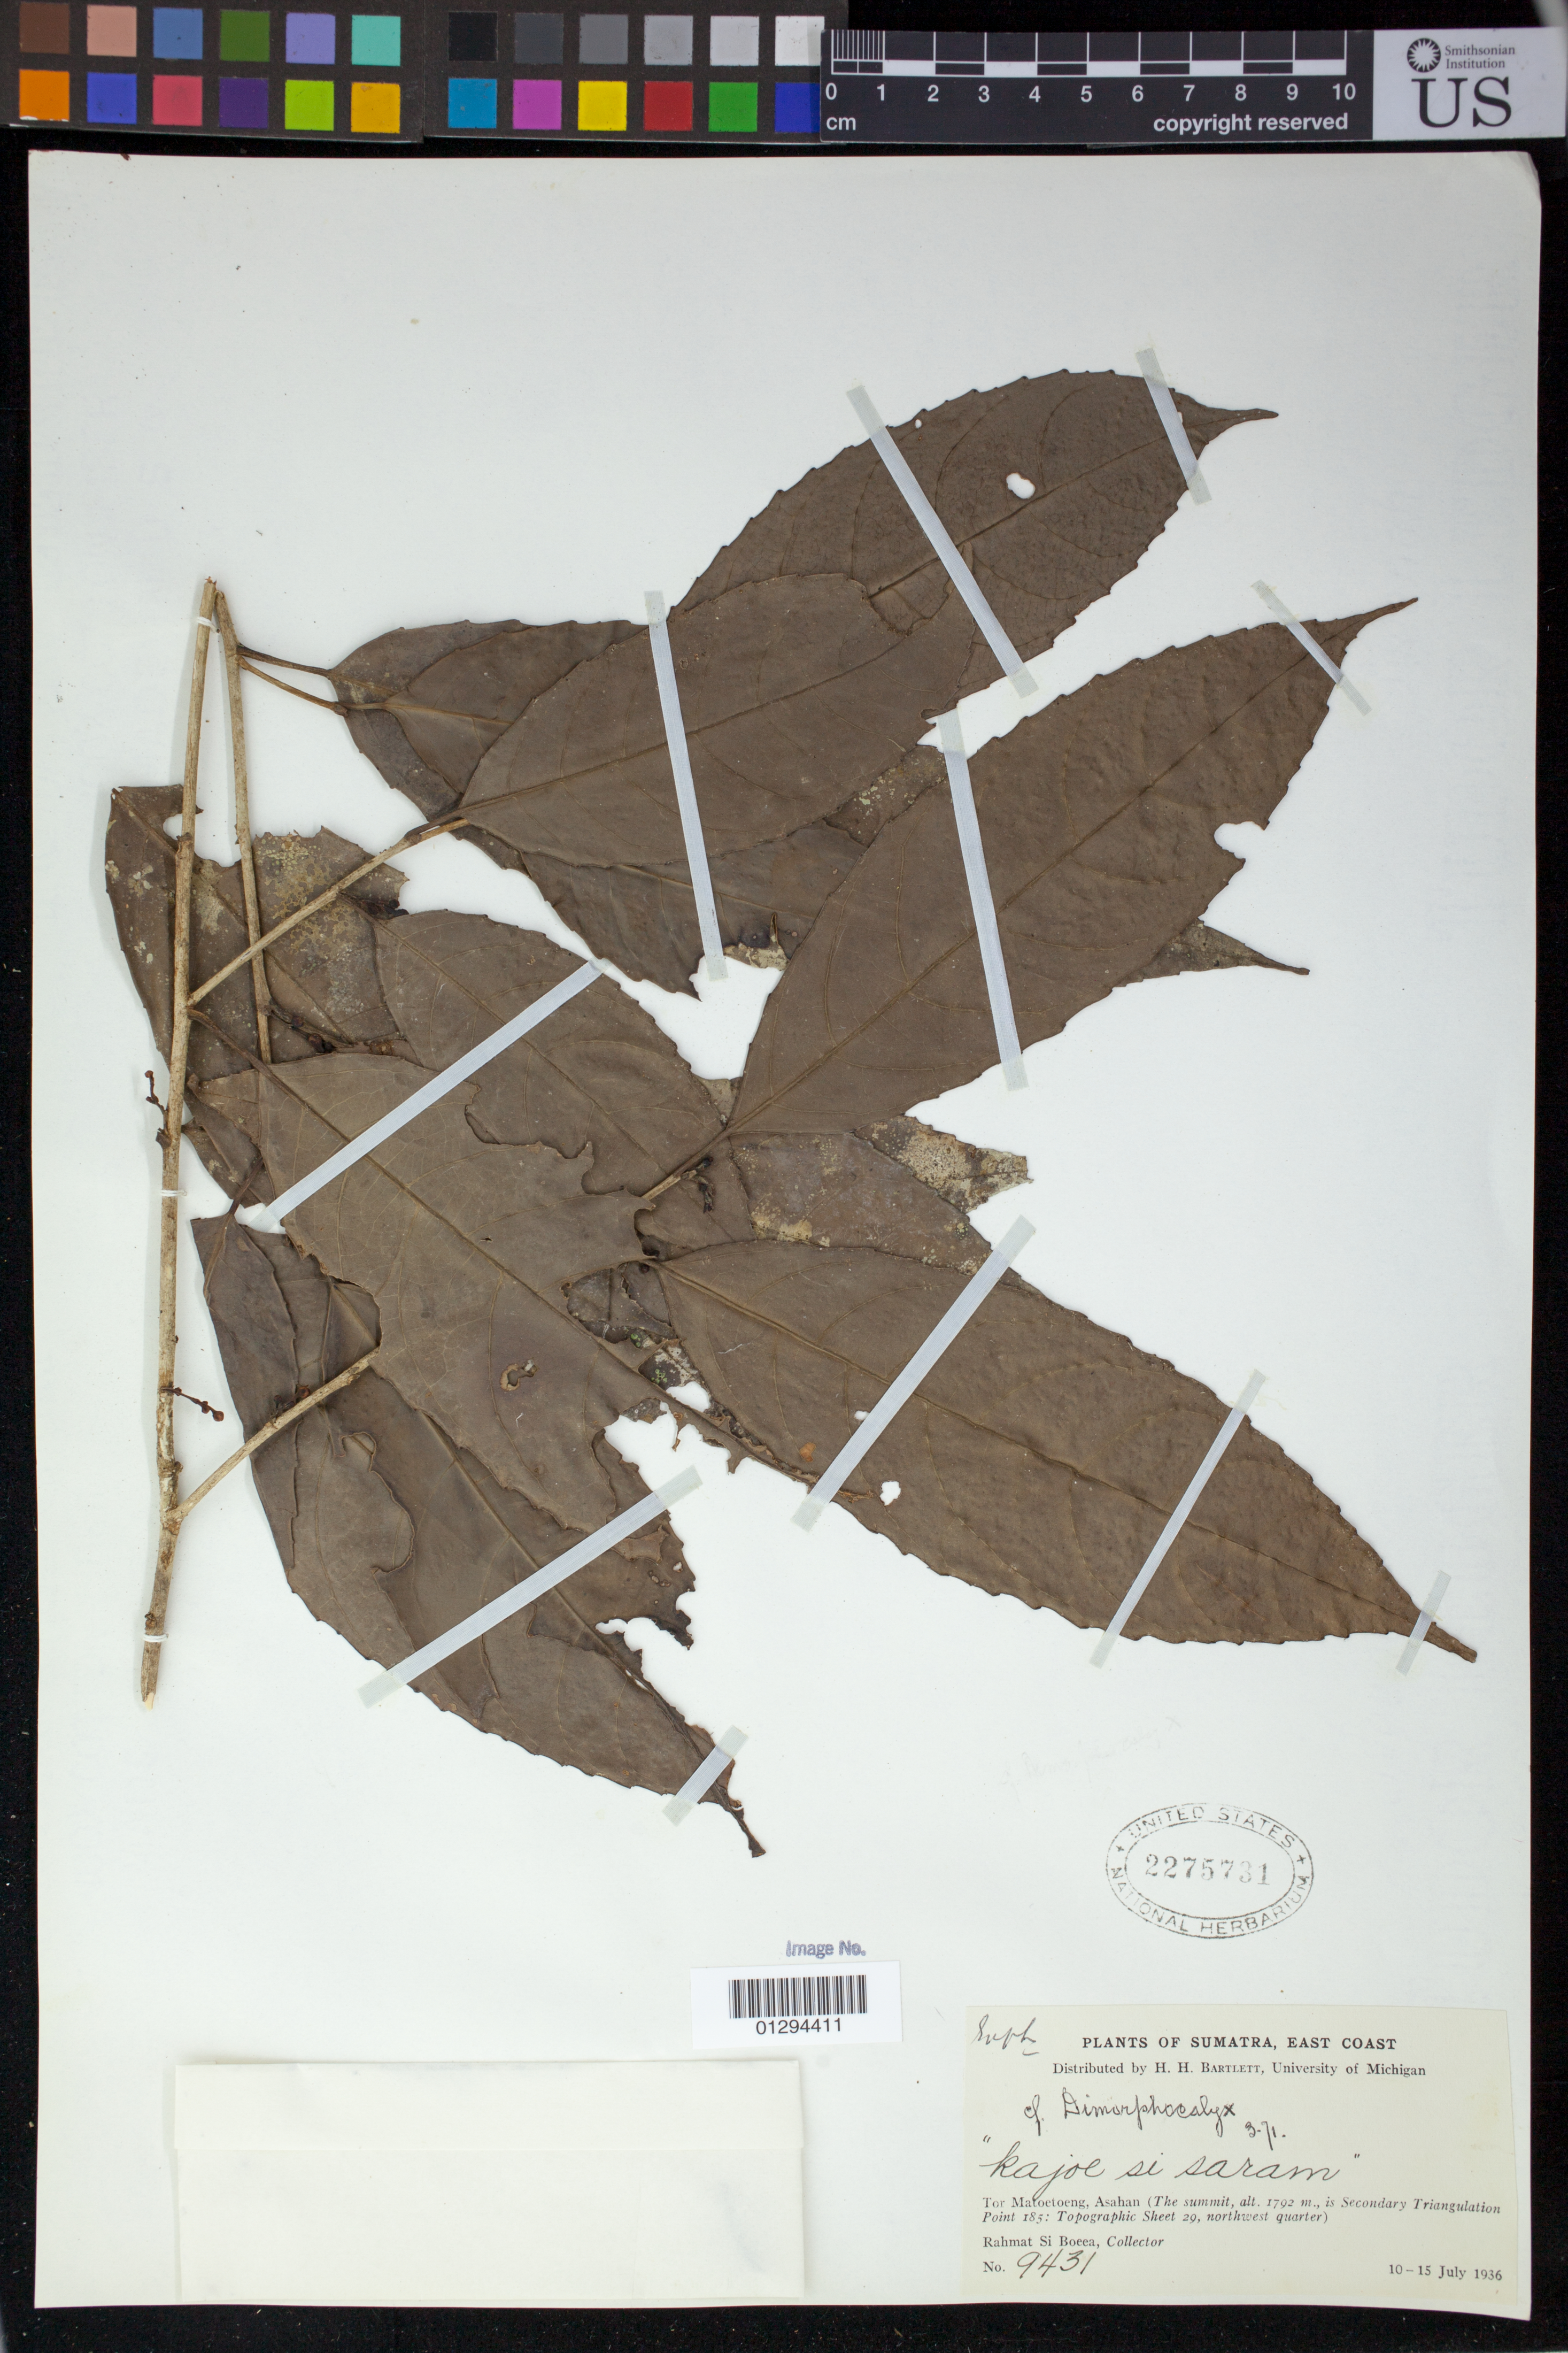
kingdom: Plantae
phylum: Tracheophyta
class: Magnoliopsida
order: Malpighiales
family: Euphorbiaceae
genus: Dimorphocalyx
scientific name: Dimorphocalyx sp.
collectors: Rahmat Si Boeea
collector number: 9431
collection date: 1936-07-10/1936-07-15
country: Indonesia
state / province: Sumatra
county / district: Sumatera Utara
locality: Tor Matoetoeng, Asahan (the summit is Secondary Triangulation Point 185: Topographic Sheet 29, northwest quarter)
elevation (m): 1792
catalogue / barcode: US 2275731